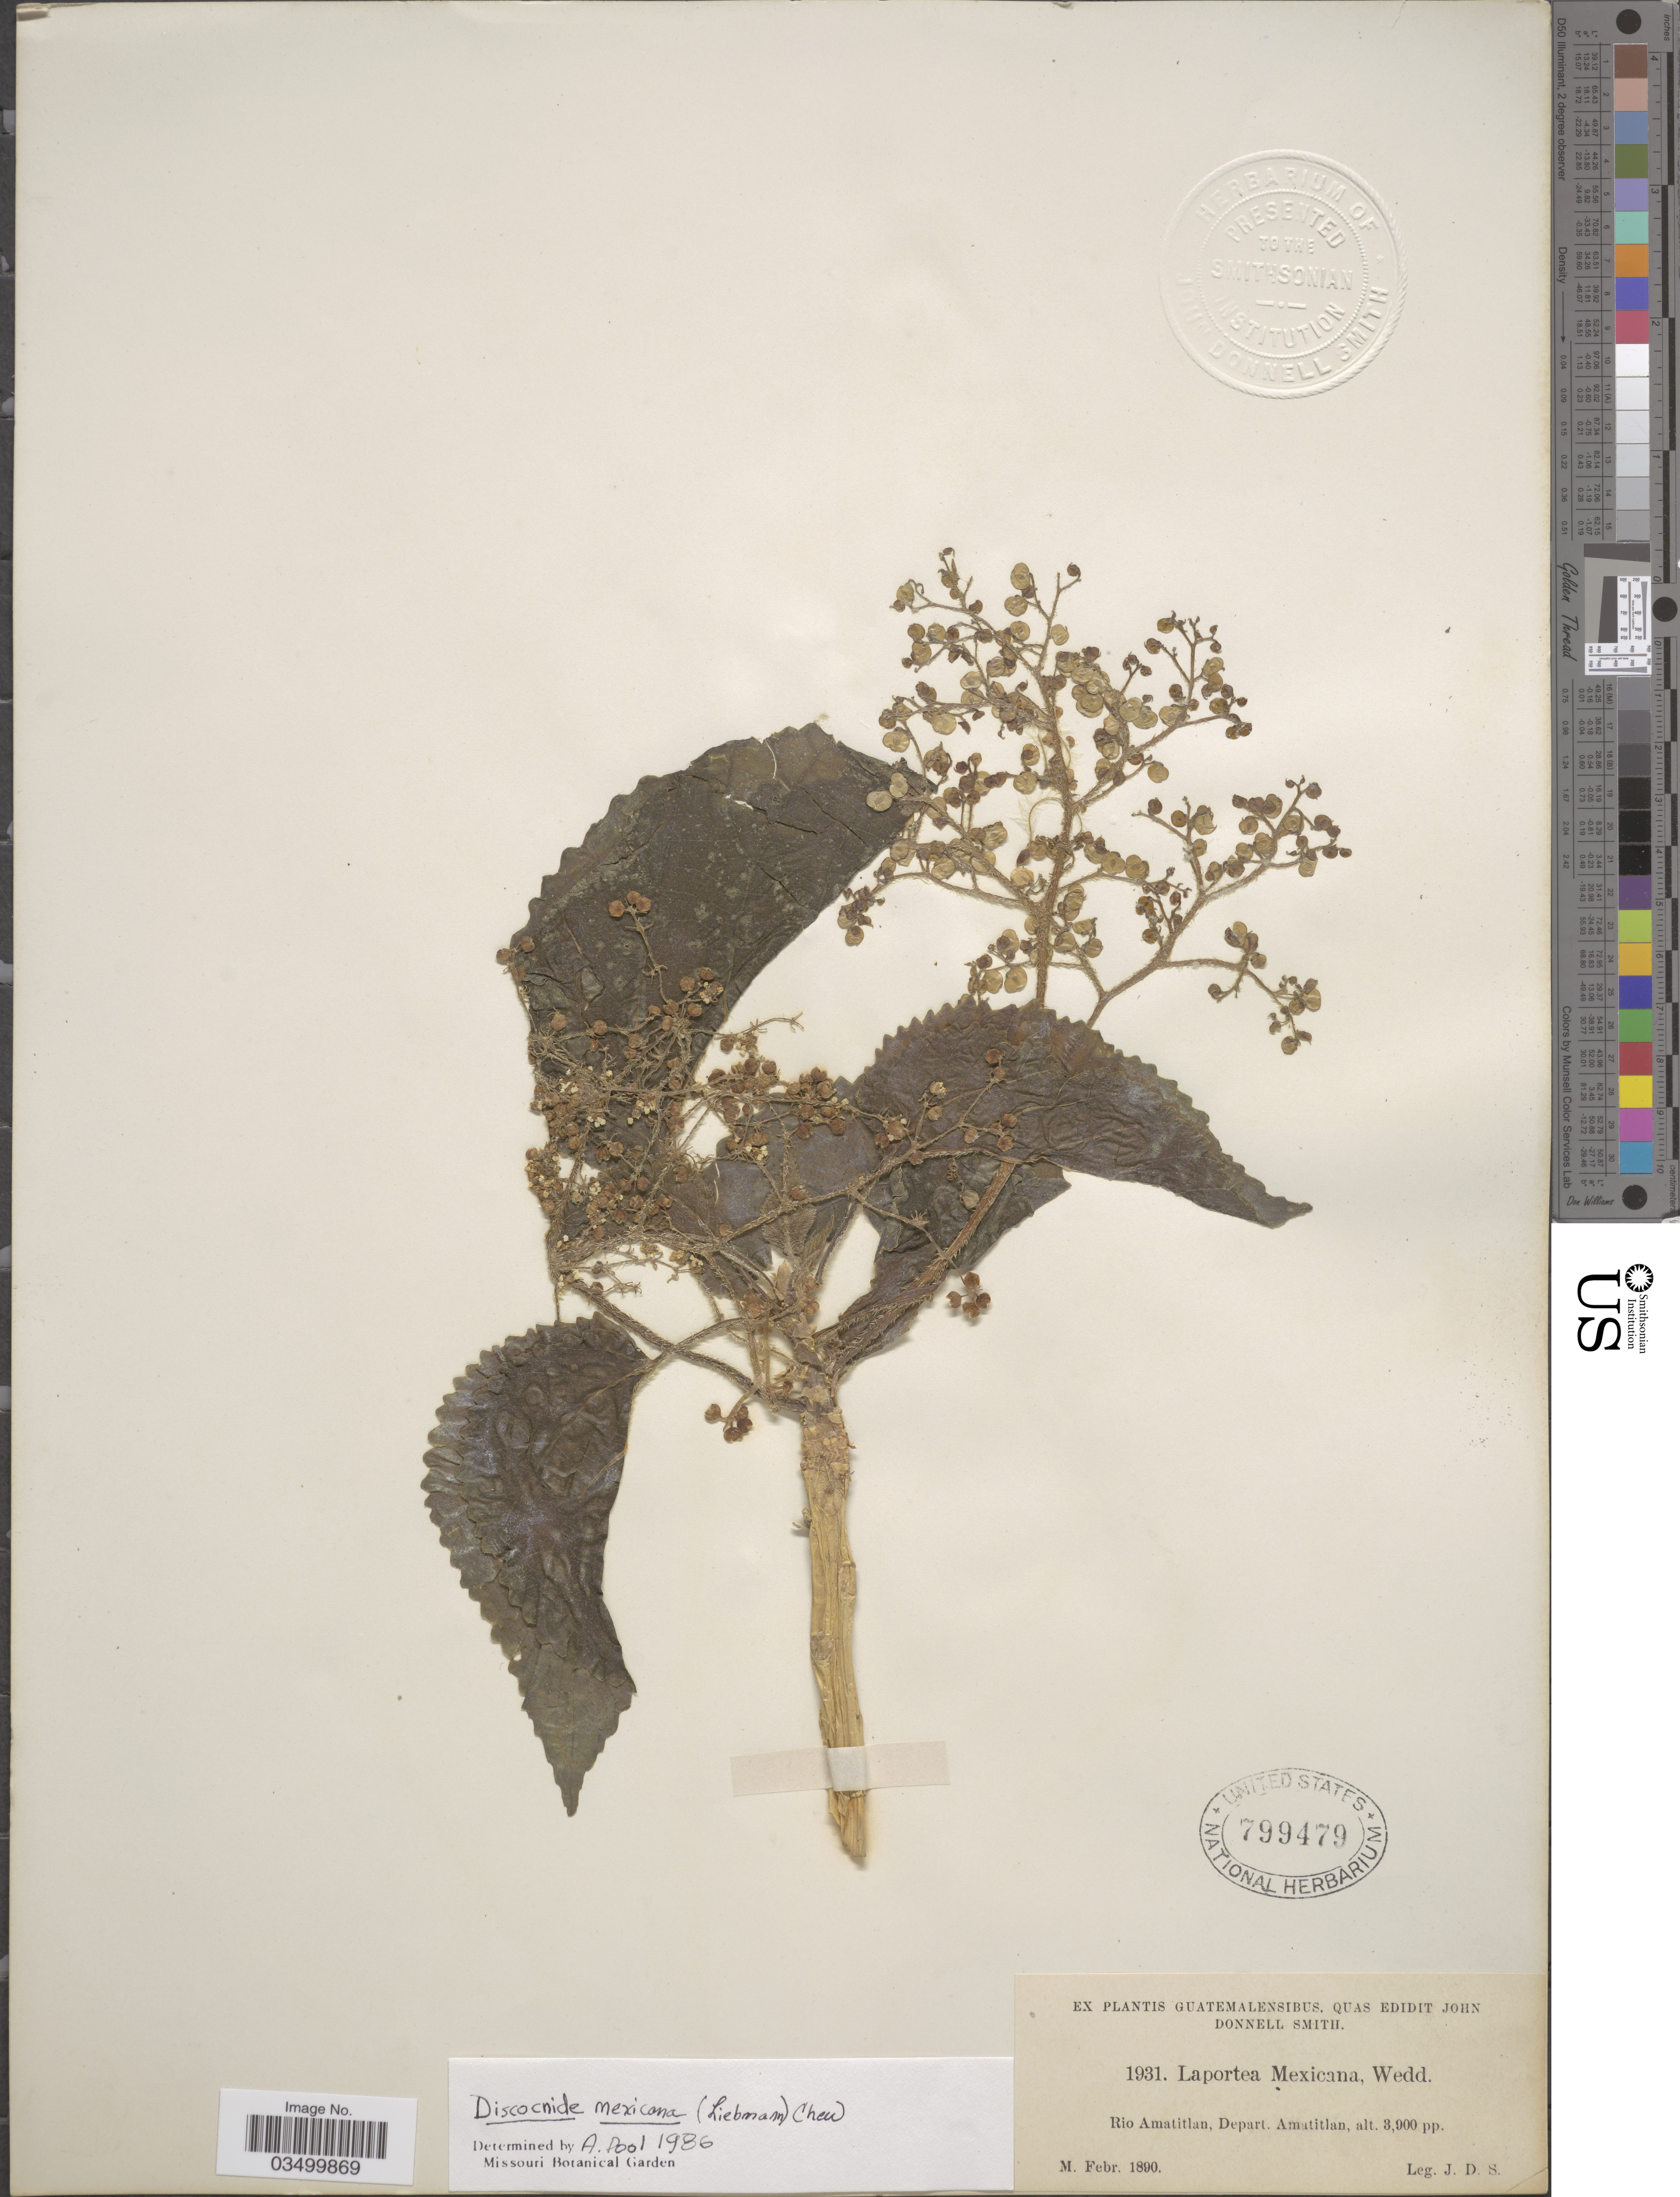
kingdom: Plantae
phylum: Tracheophyta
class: Magnoliopsida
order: Rosales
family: Urticaceae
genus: Discocnide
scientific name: Discocnide mexicana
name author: (Liebm.) Chew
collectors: J. Donnell Smith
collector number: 1931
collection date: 1890-02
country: Guatemala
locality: Rio Amatitlan, Depart. Amatitlan.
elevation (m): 1189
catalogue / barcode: US 799479